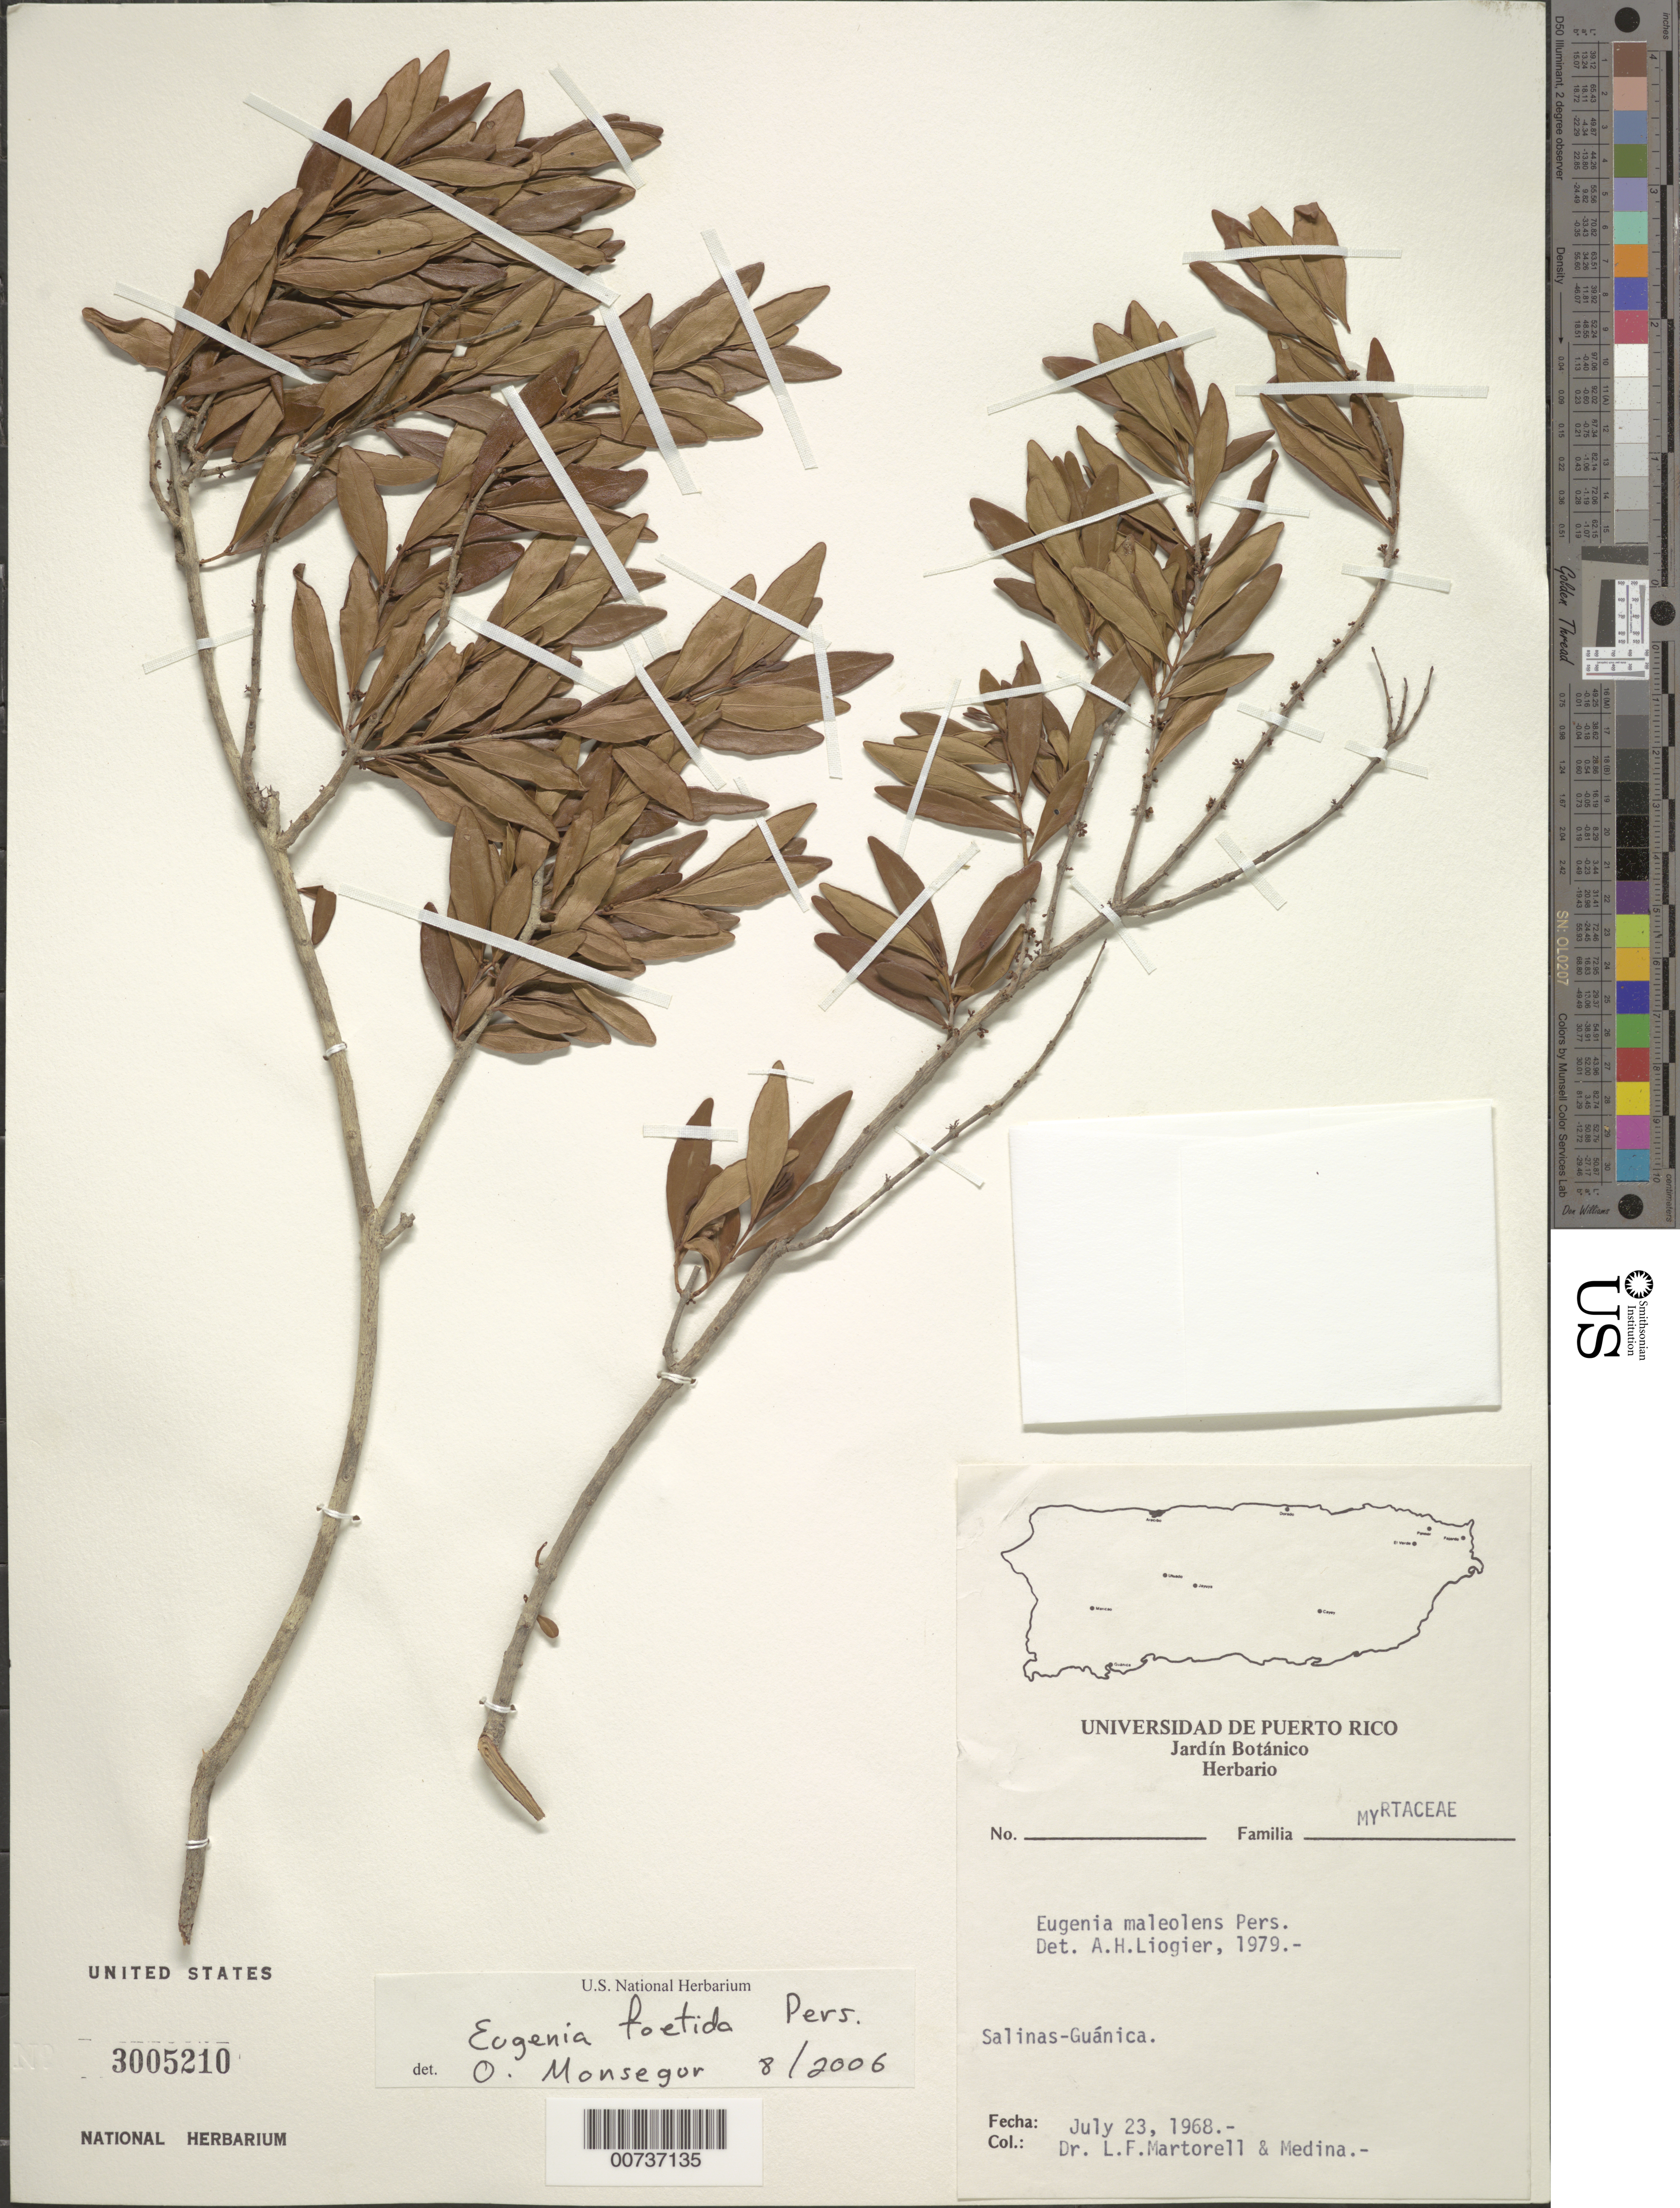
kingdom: Plantae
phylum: Tracheophyta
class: Magnoliopsida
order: Myrtales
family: Myrtaceae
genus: Eugenia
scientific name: Eugenia monticola var. monticola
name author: (Sw.) DC.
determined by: Liogier, Alain H.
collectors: L. Martorell & -- Medina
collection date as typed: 23 Jul 1968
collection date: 1968-07-23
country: Puerto Rico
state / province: Guánica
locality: Salinas-Guánica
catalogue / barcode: US 3005210